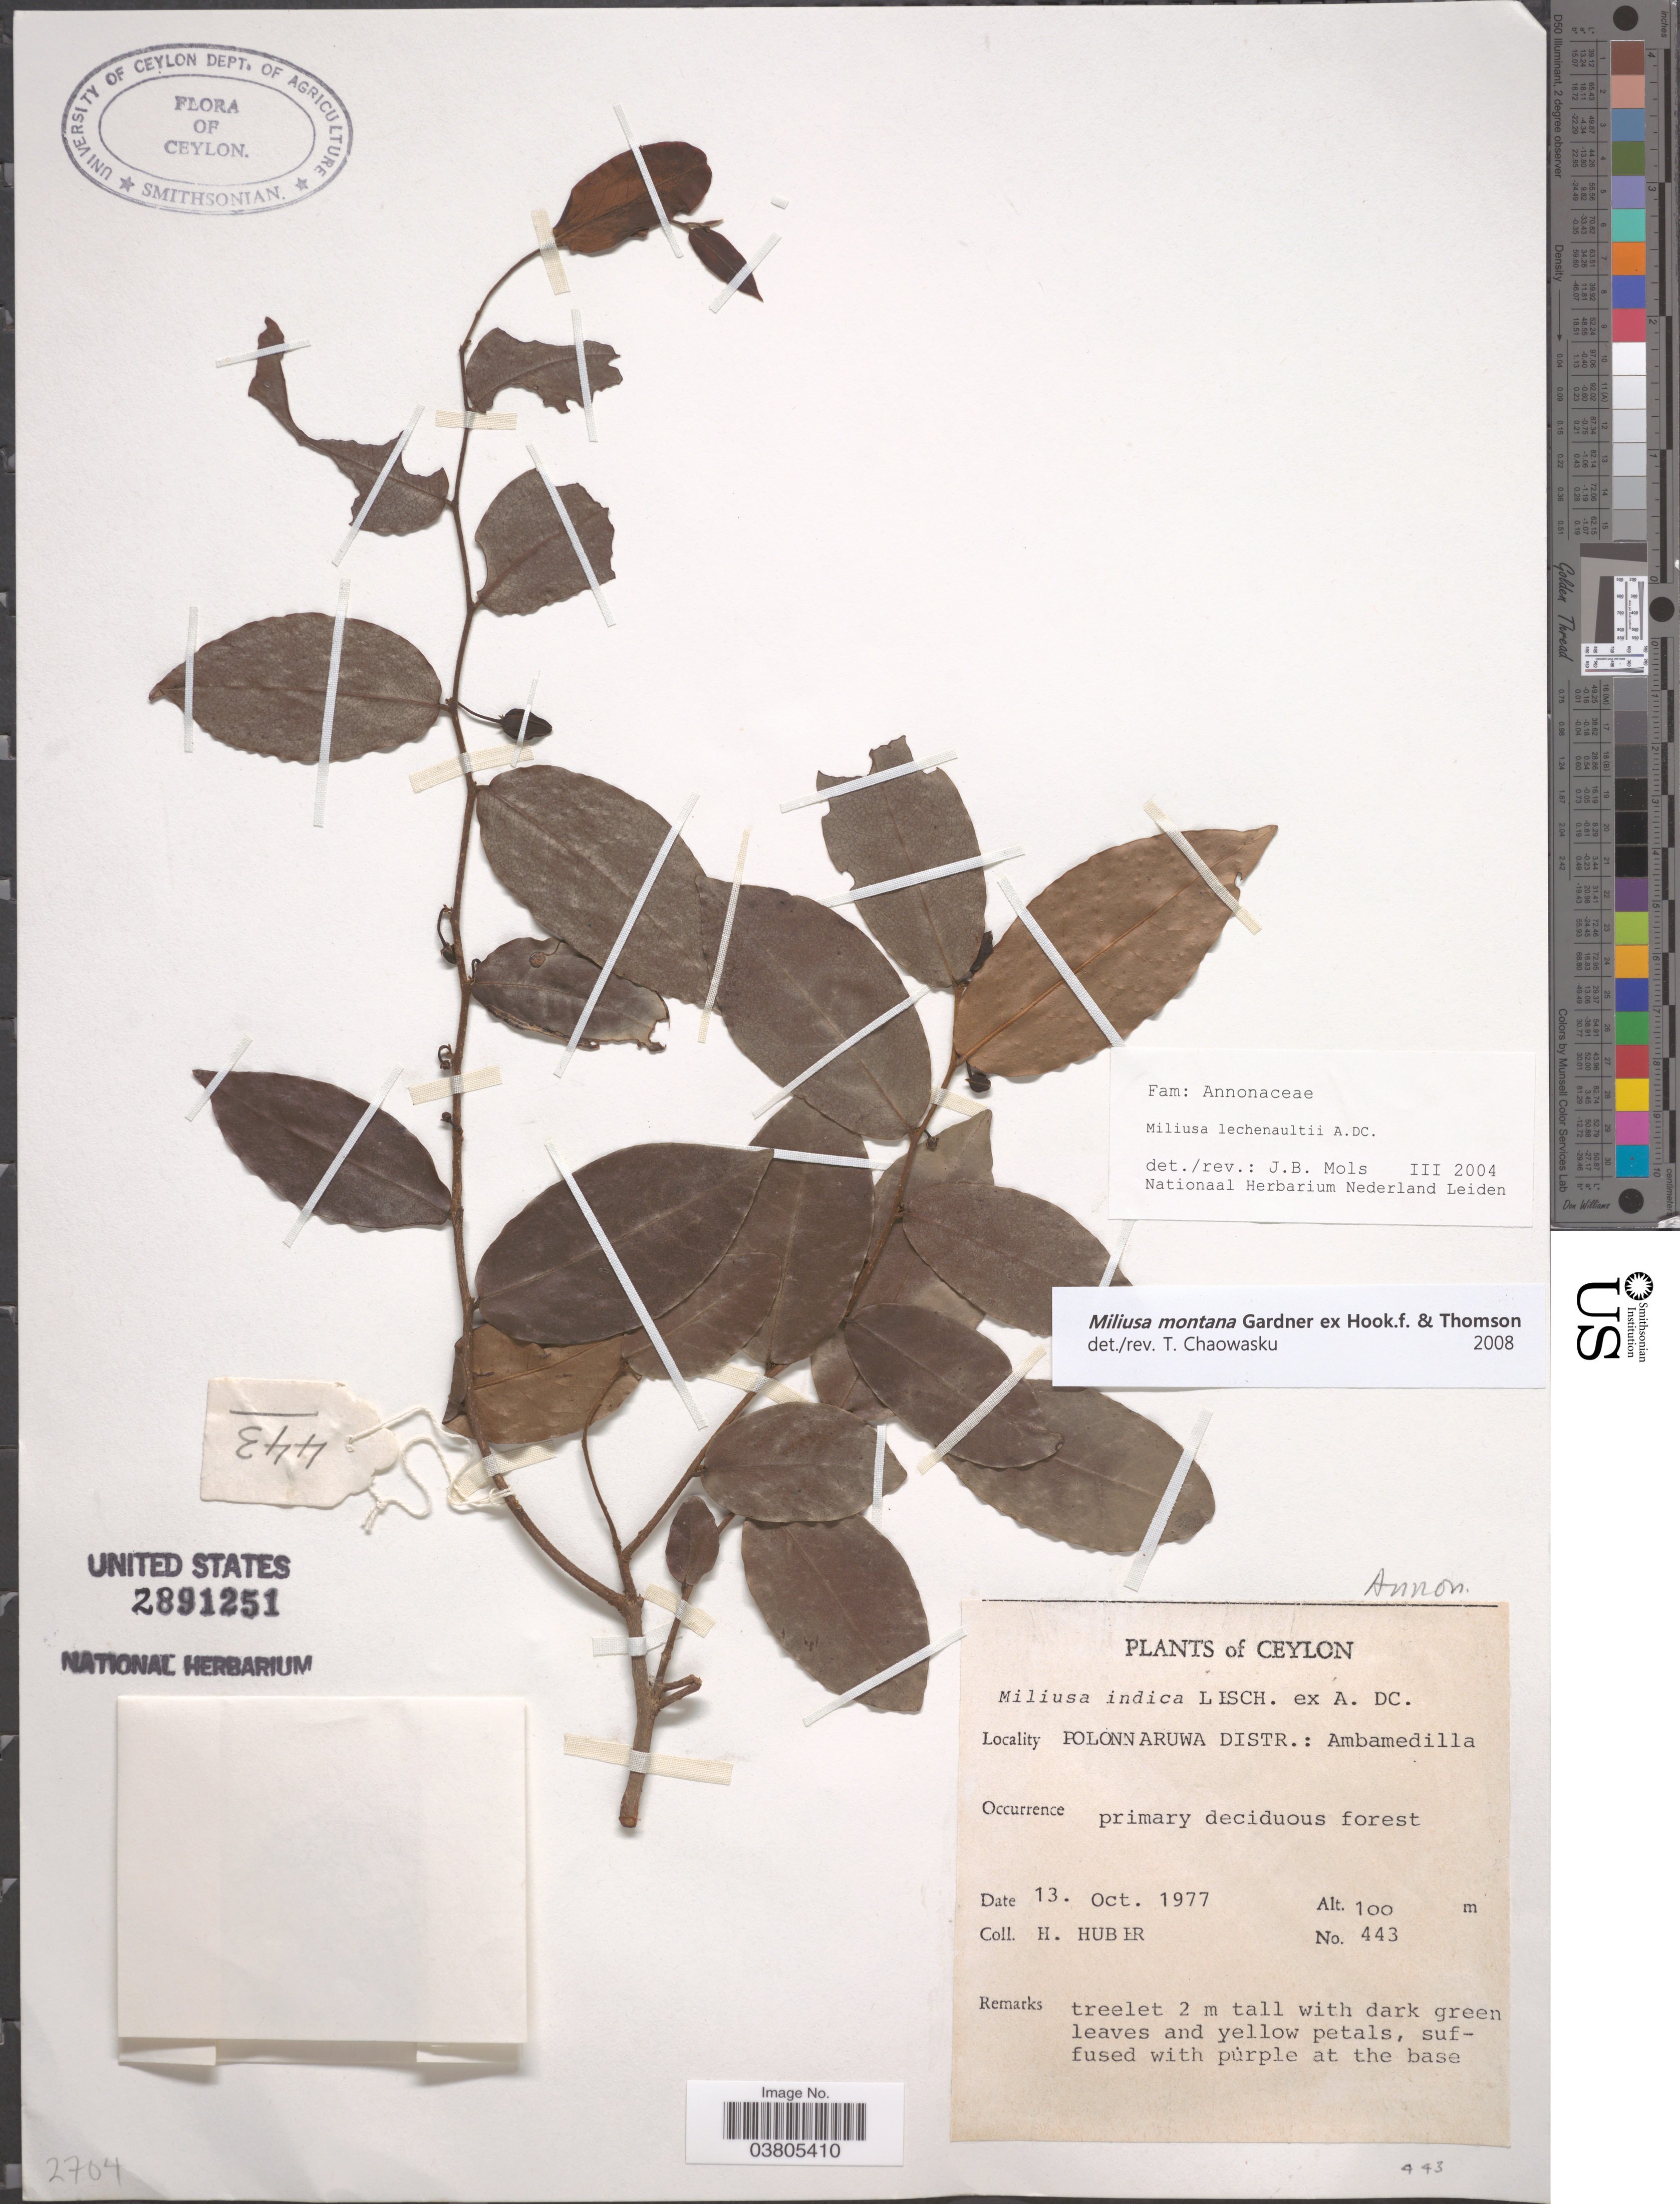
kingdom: Plantae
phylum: Tracheophyta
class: Magnoliopsida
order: Magnoliales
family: Annonaceae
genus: Miliusa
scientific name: Miliusa montana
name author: Gardner ex Hook. f. & Thomson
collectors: H. Huber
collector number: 443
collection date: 1977-10-13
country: Sri Lanka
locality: Ceylon. Polonnaruwa Distr.: Ambamedilla.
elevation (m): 100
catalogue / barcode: US 2891251